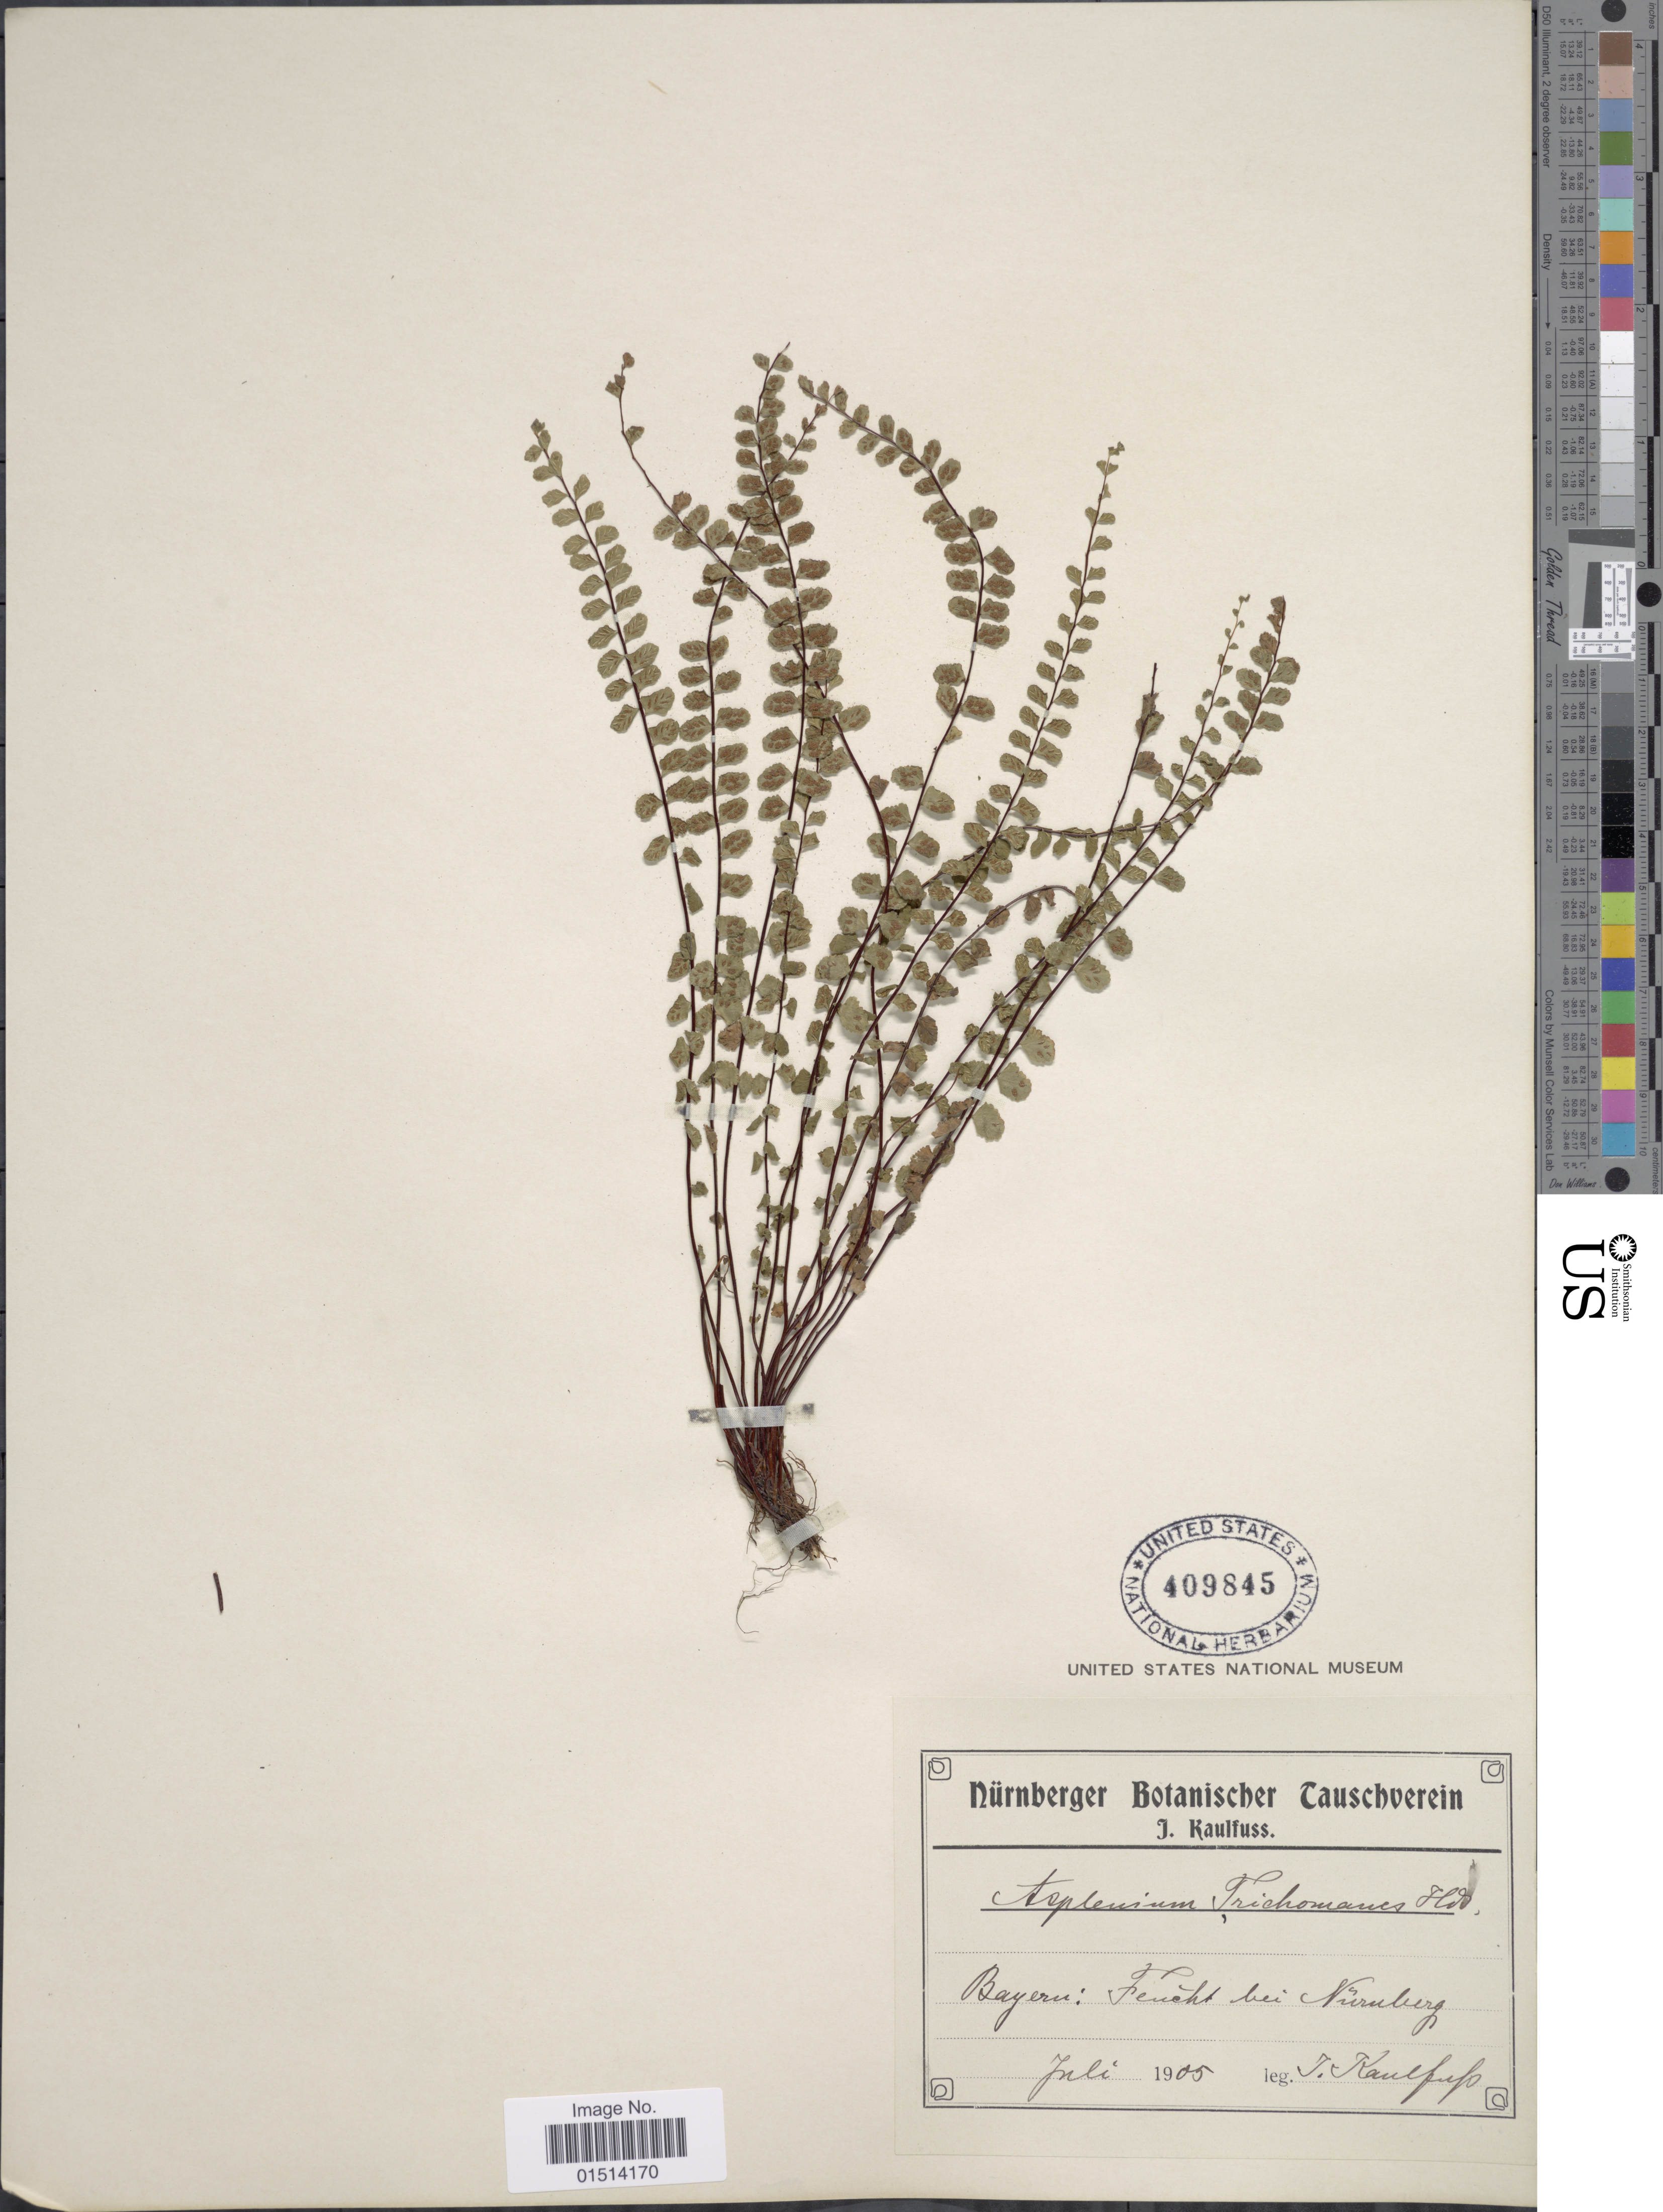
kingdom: Plantae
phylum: Tracheophyta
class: Polypodiopsida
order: Polypodiales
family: Aspleniaceae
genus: Asplenium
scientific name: Asplenium trichomanes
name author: L.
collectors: J. S. Kaulfuss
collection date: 1905-07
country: Germany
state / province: Bayern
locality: Bayern: Feucht bei Nuruberg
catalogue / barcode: US 409845